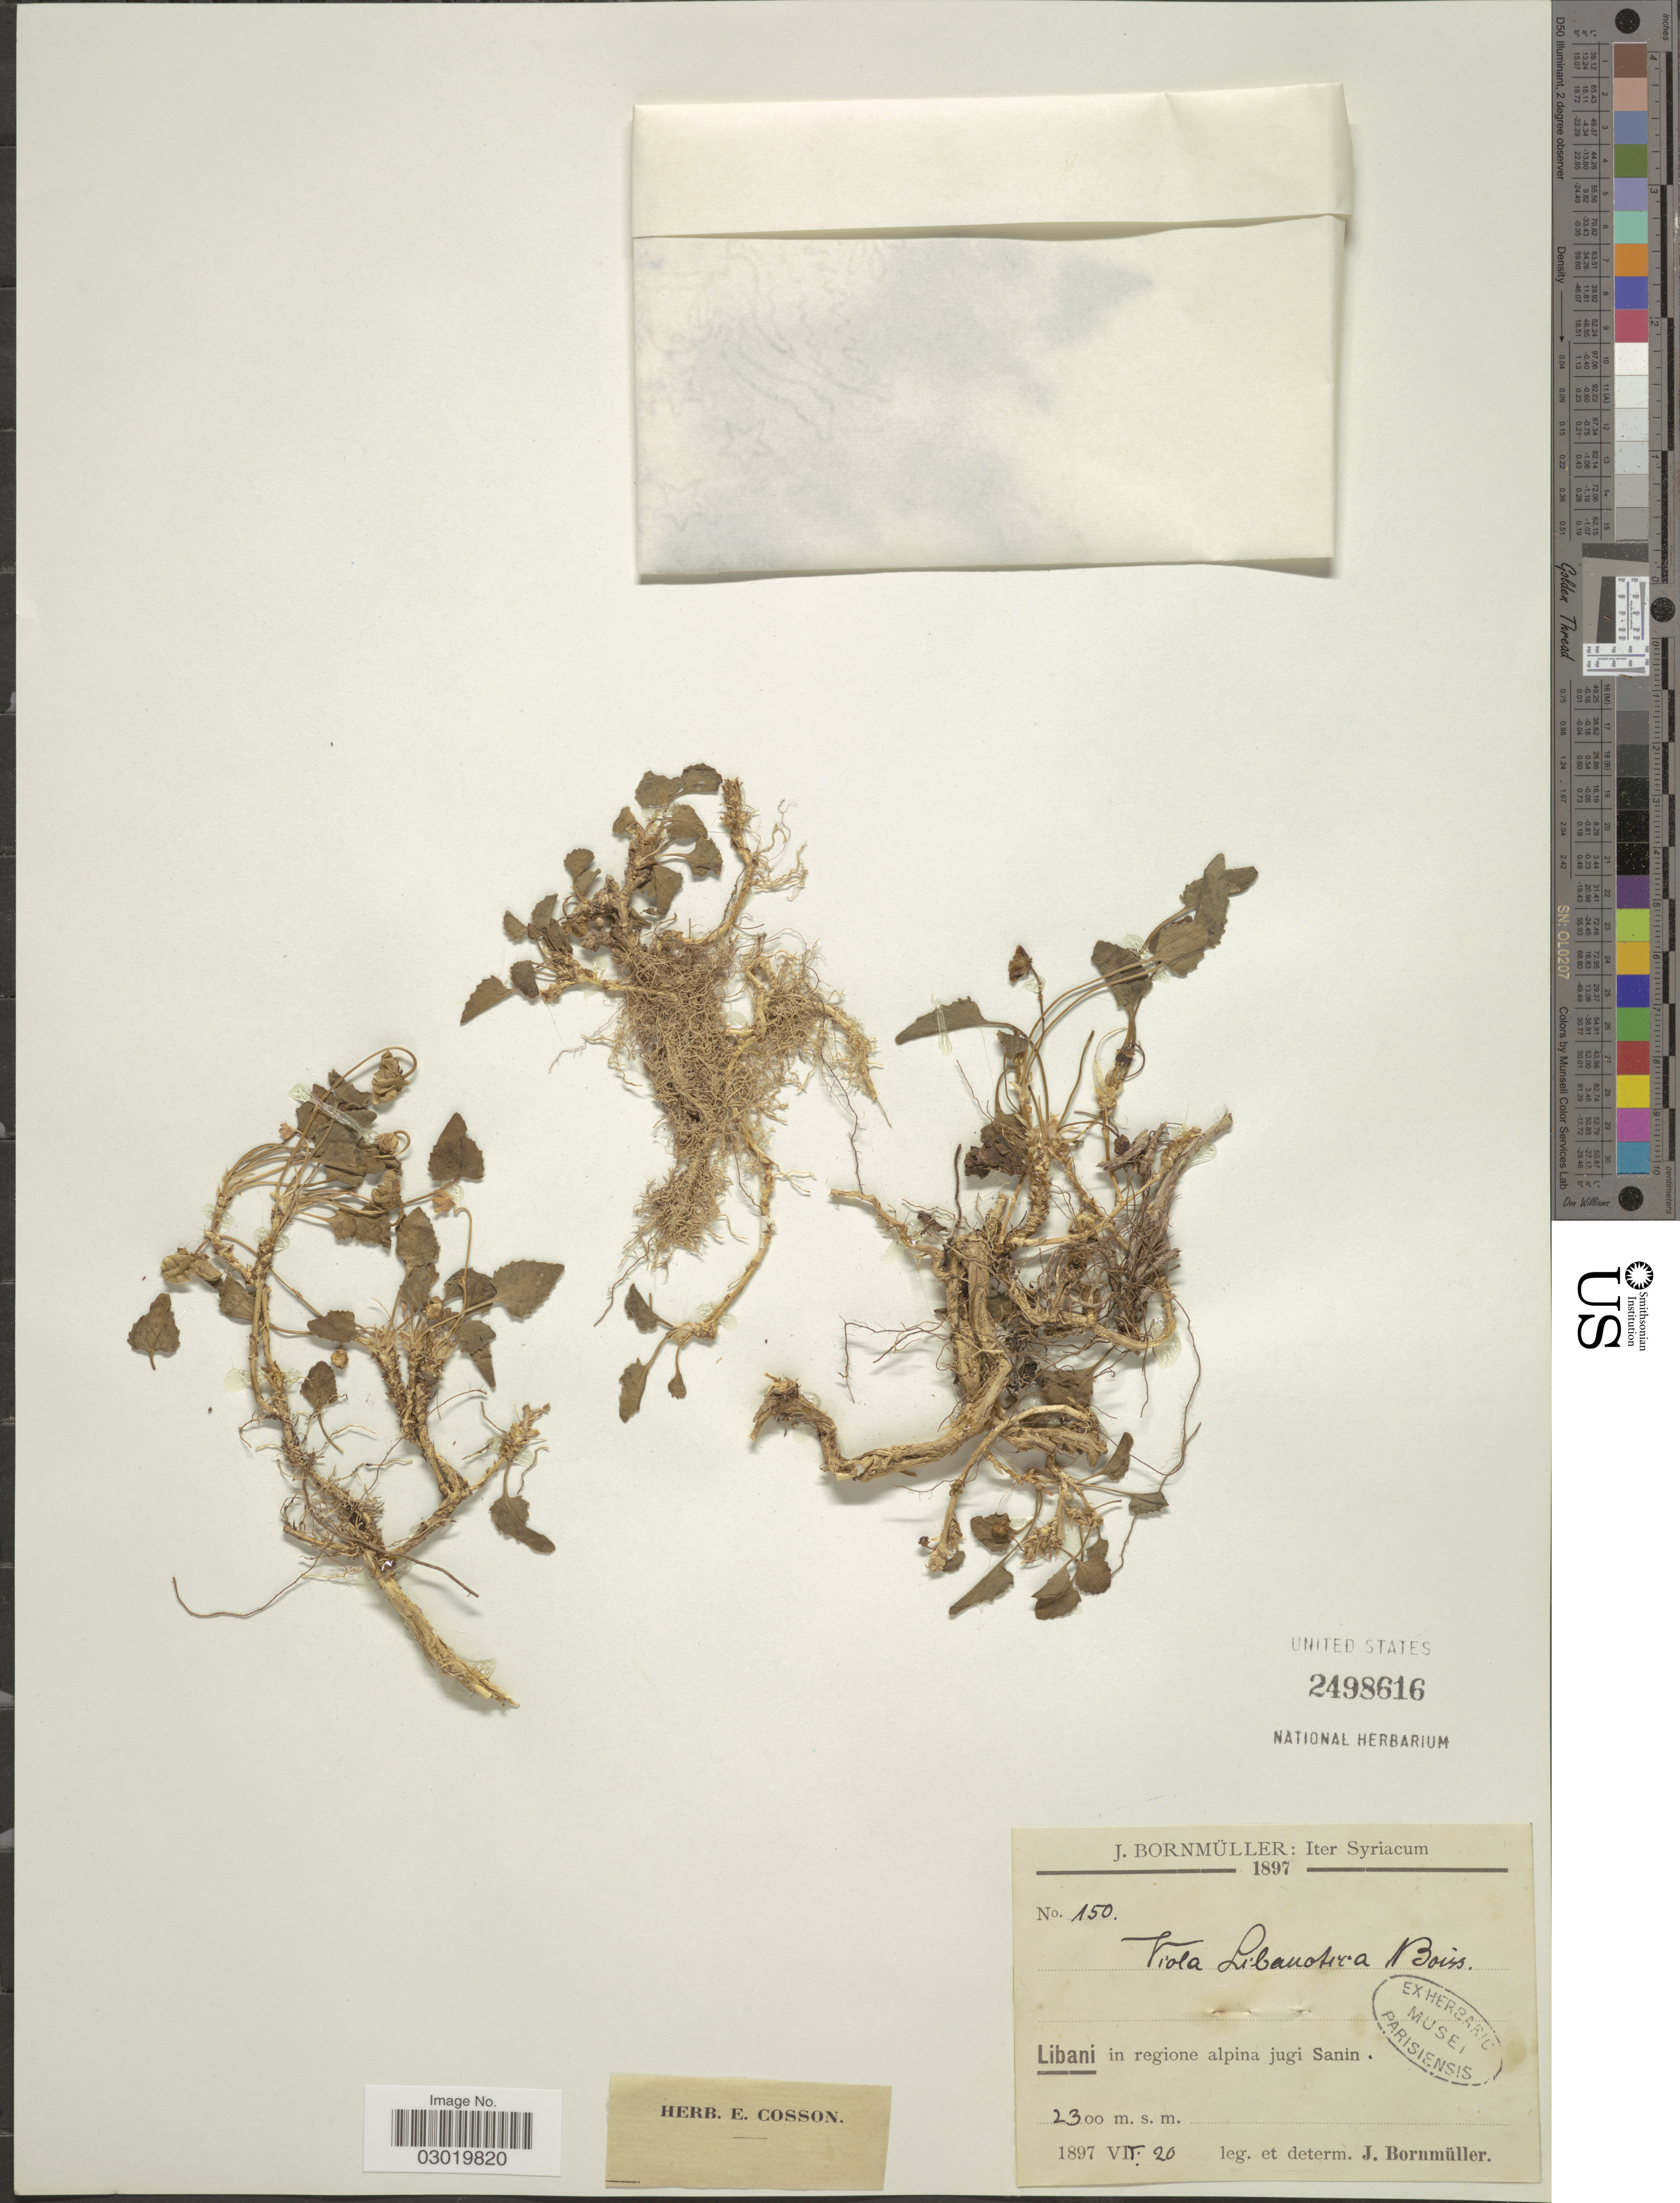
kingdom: Plantae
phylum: Tracheophyta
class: Magnoliopsida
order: Malpighiales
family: Violaceae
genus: Viola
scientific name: Viola libanotica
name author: Boiss.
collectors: J. Bornmüller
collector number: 150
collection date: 1897-07-20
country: Lebanon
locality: Libani in regione alpina jugi Sanin.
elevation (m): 2300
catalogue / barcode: US 2498616